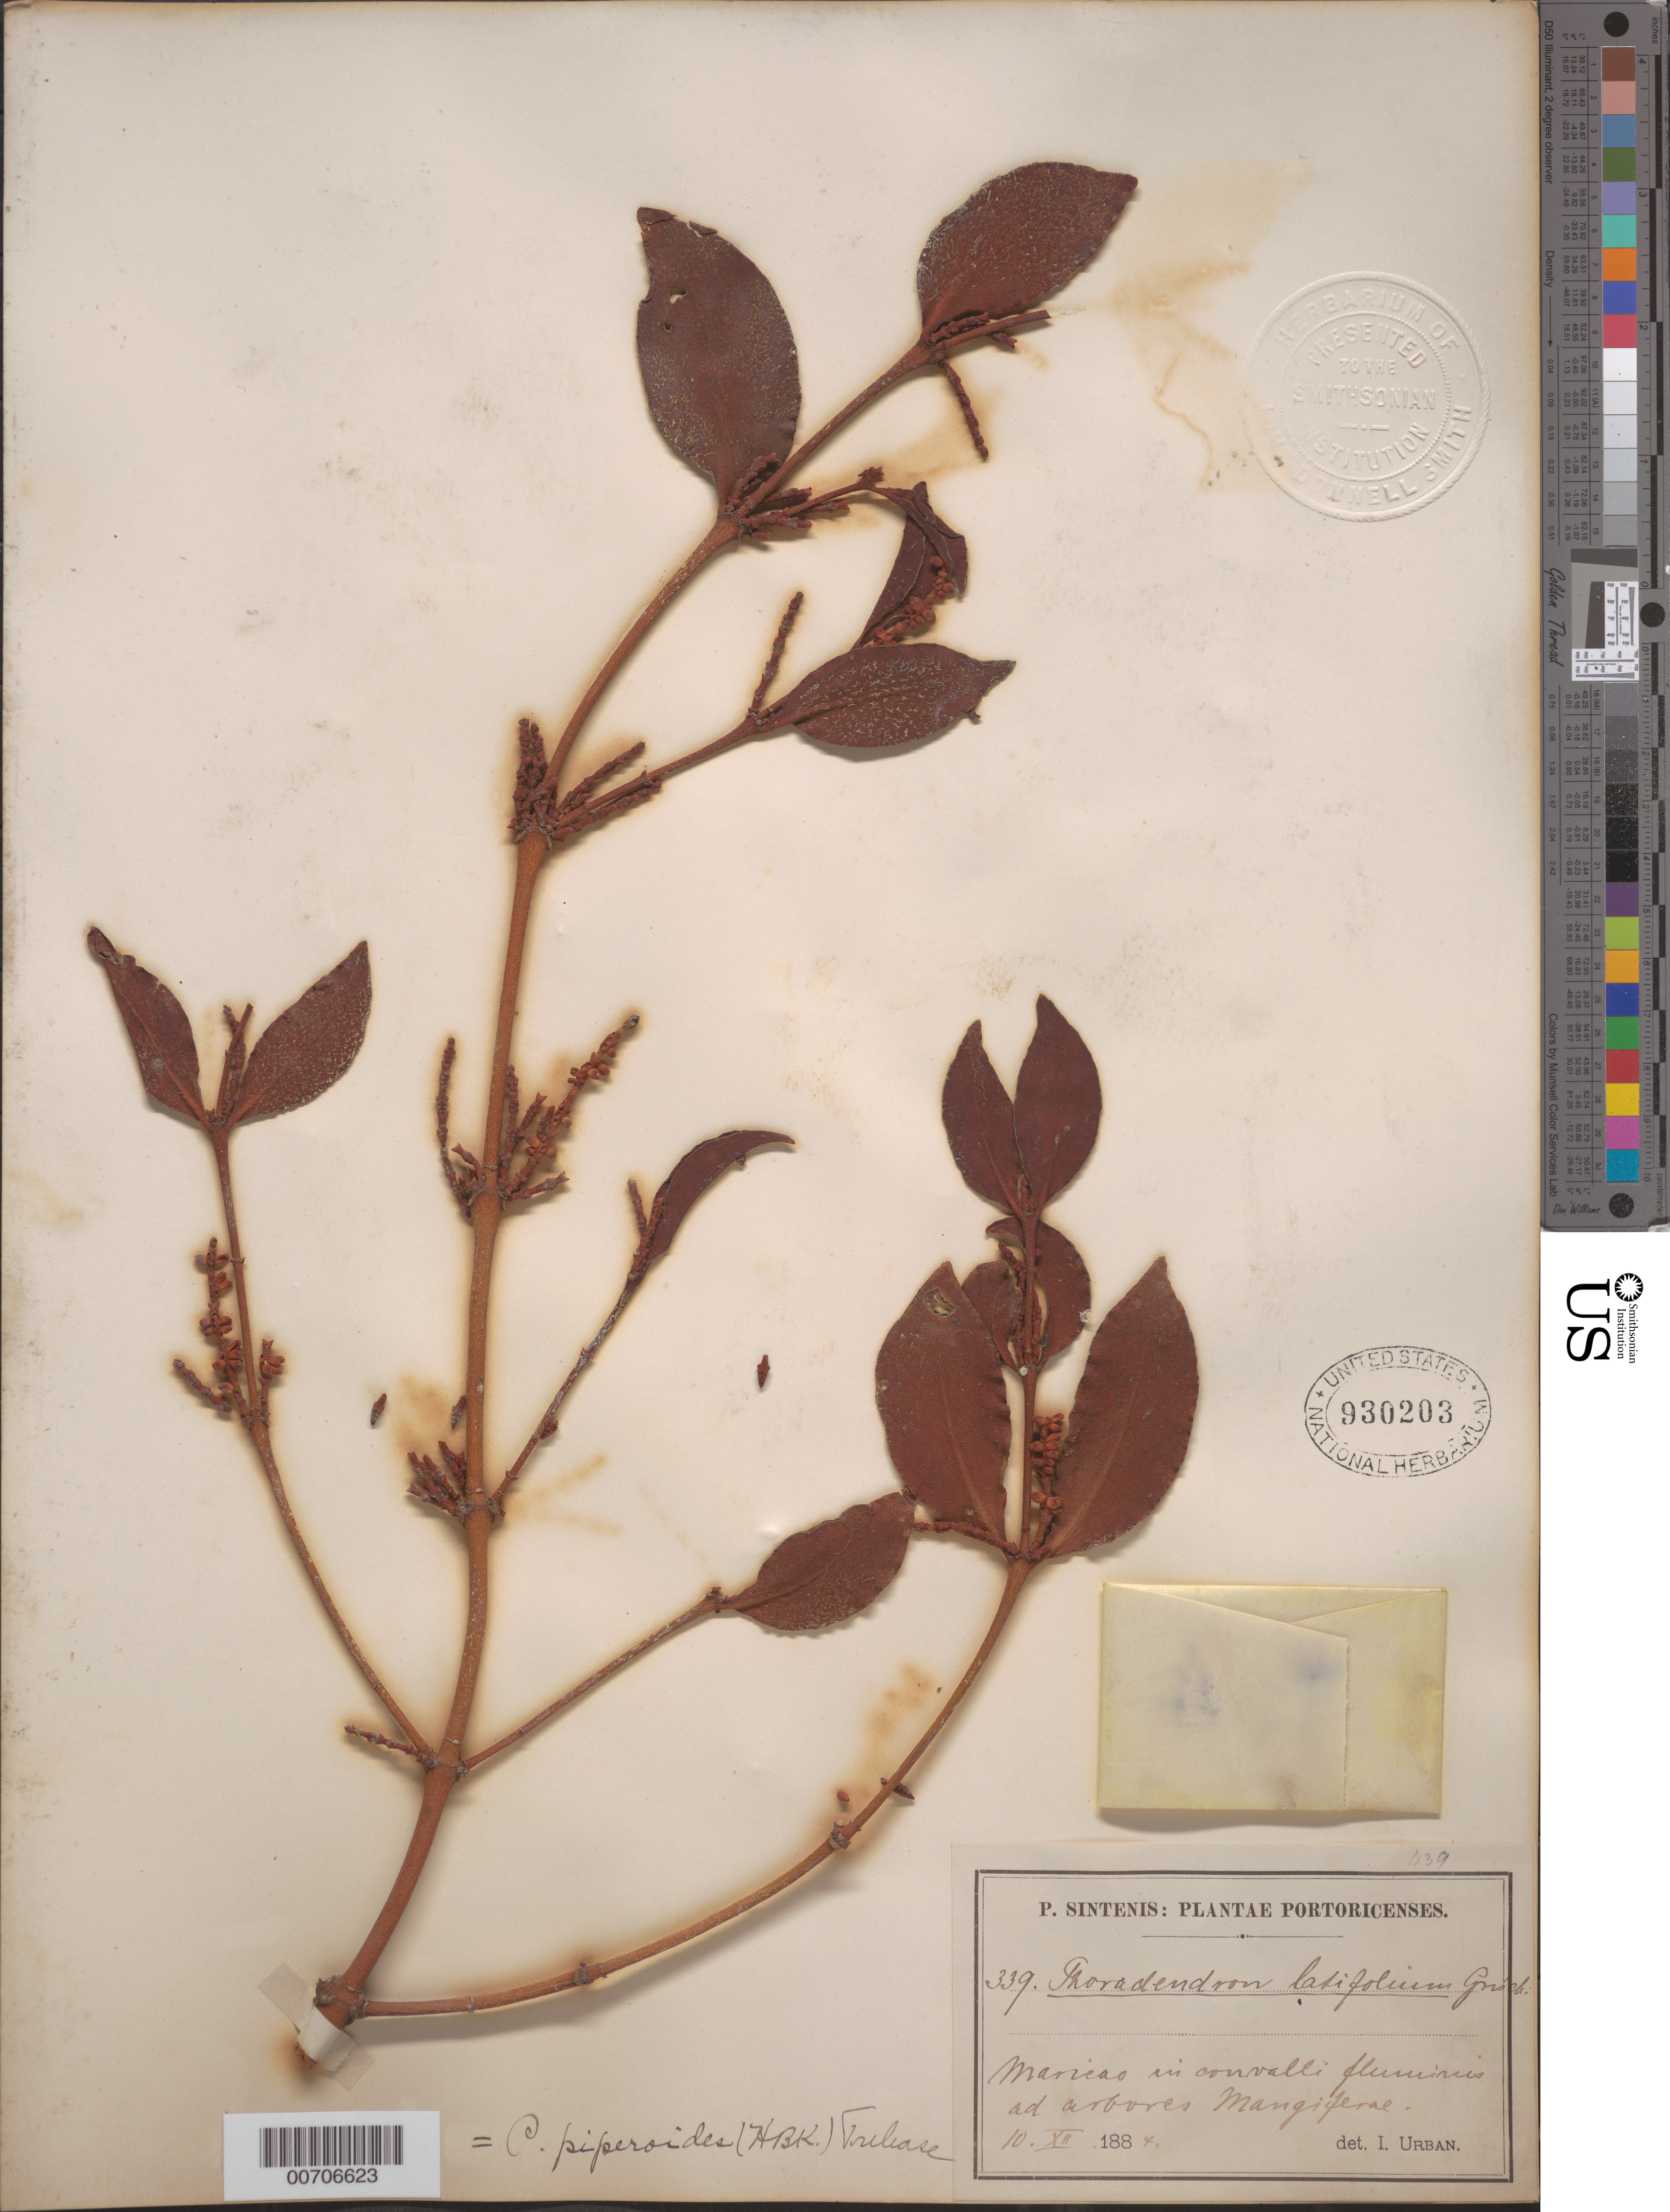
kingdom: Plantae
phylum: Tracheophyta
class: Magnoliopsida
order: Santalales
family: Viscaceae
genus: Phoradendron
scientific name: Phoradendron latifolium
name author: Griseb.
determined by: Urban, Ignatz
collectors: P. Sintenis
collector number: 339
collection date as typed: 10 Dec 1884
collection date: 1884-12-10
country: Puerto Rico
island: Greater Antilles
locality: Maricao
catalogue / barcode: US 930203